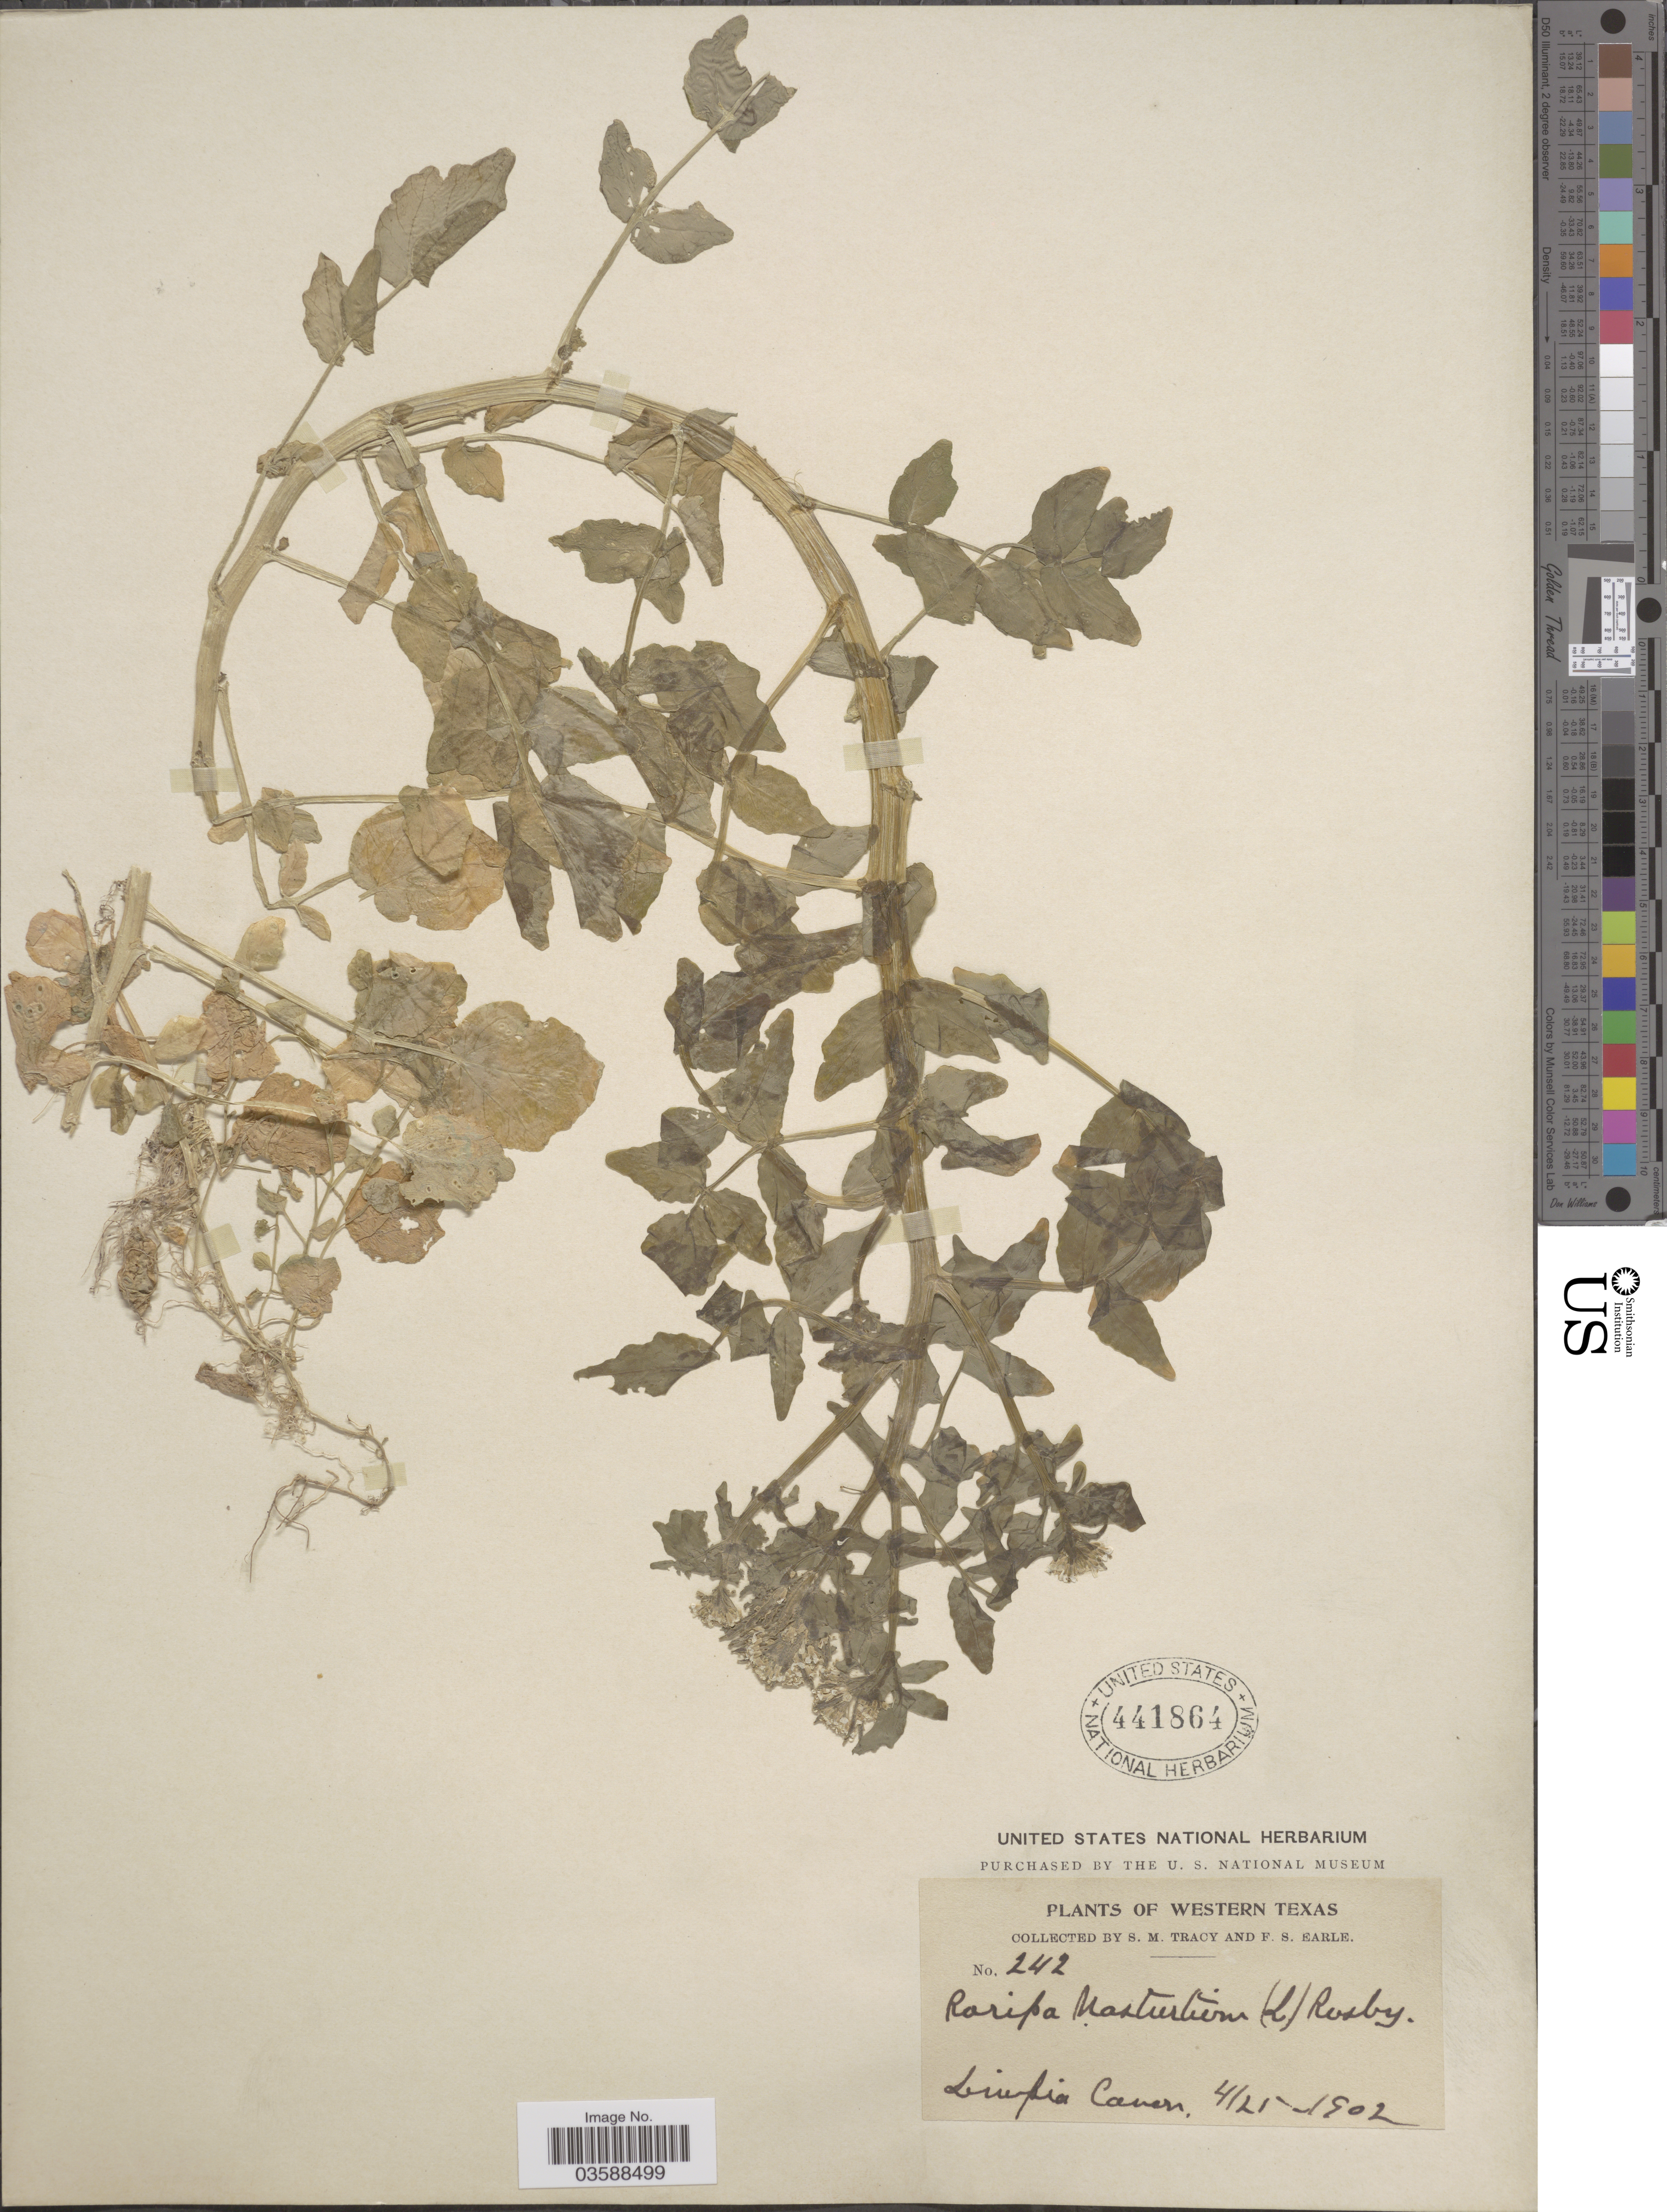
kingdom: Plantae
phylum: Tracheophyta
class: Magnoliopsida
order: Brassicales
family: Brassicaceae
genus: Nasturtium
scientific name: Nasturtium officinale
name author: R. Br.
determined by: Strong, M. T., (US), Smithsonian Institution - National Museum of Natural History (UNITED STATES)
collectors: S. M. Tracy & F. S. Earle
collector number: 242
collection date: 1902-04-25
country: United States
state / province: Texas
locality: Western Texas. Limpia Canon.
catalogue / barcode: US 441864